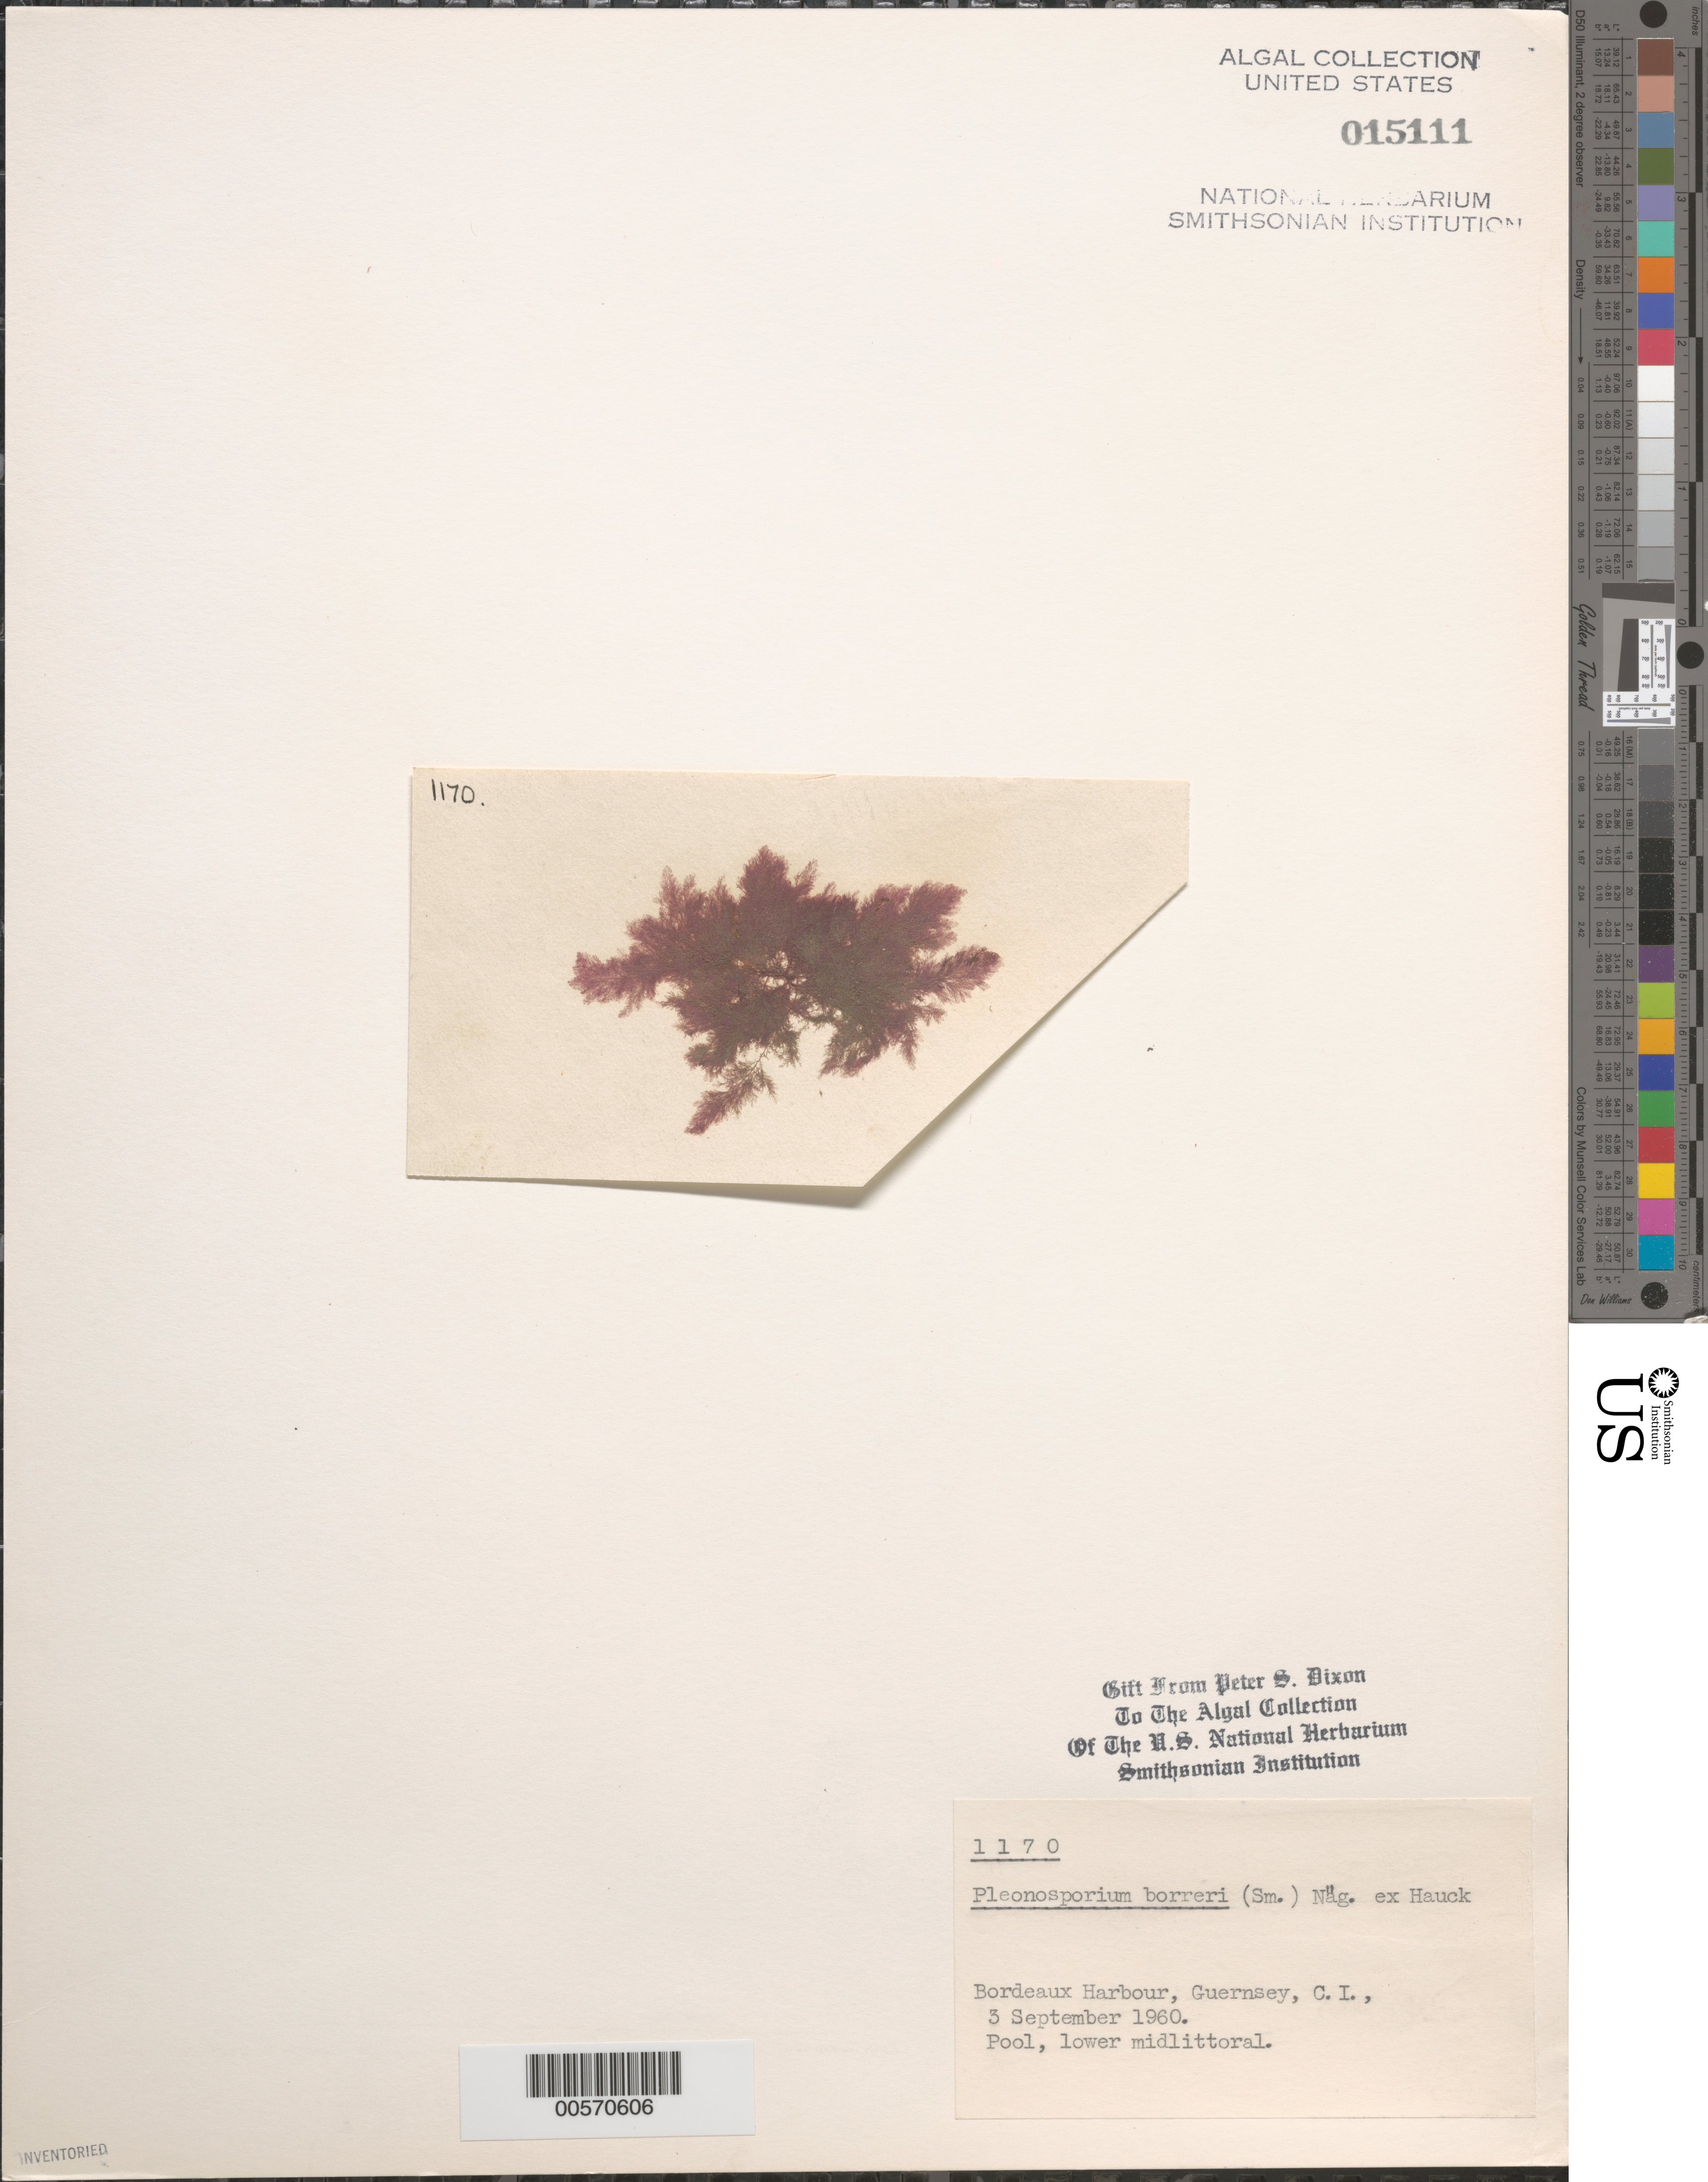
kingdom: Plantae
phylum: Rhodophyta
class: Florideophyceae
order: Ceramiales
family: Wrangeliaceae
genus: Pleonosporium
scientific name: Pleonosporium borreri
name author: (Sm.) Näg.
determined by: Dixon, P. S.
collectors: P. S. Dixon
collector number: PSD 1170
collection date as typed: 03 Sep 1960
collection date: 1960-09-03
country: United Kingdom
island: Guernsey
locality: Bordeaux Harbor. Bailiwick of Guernsey.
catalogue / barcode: US 15111